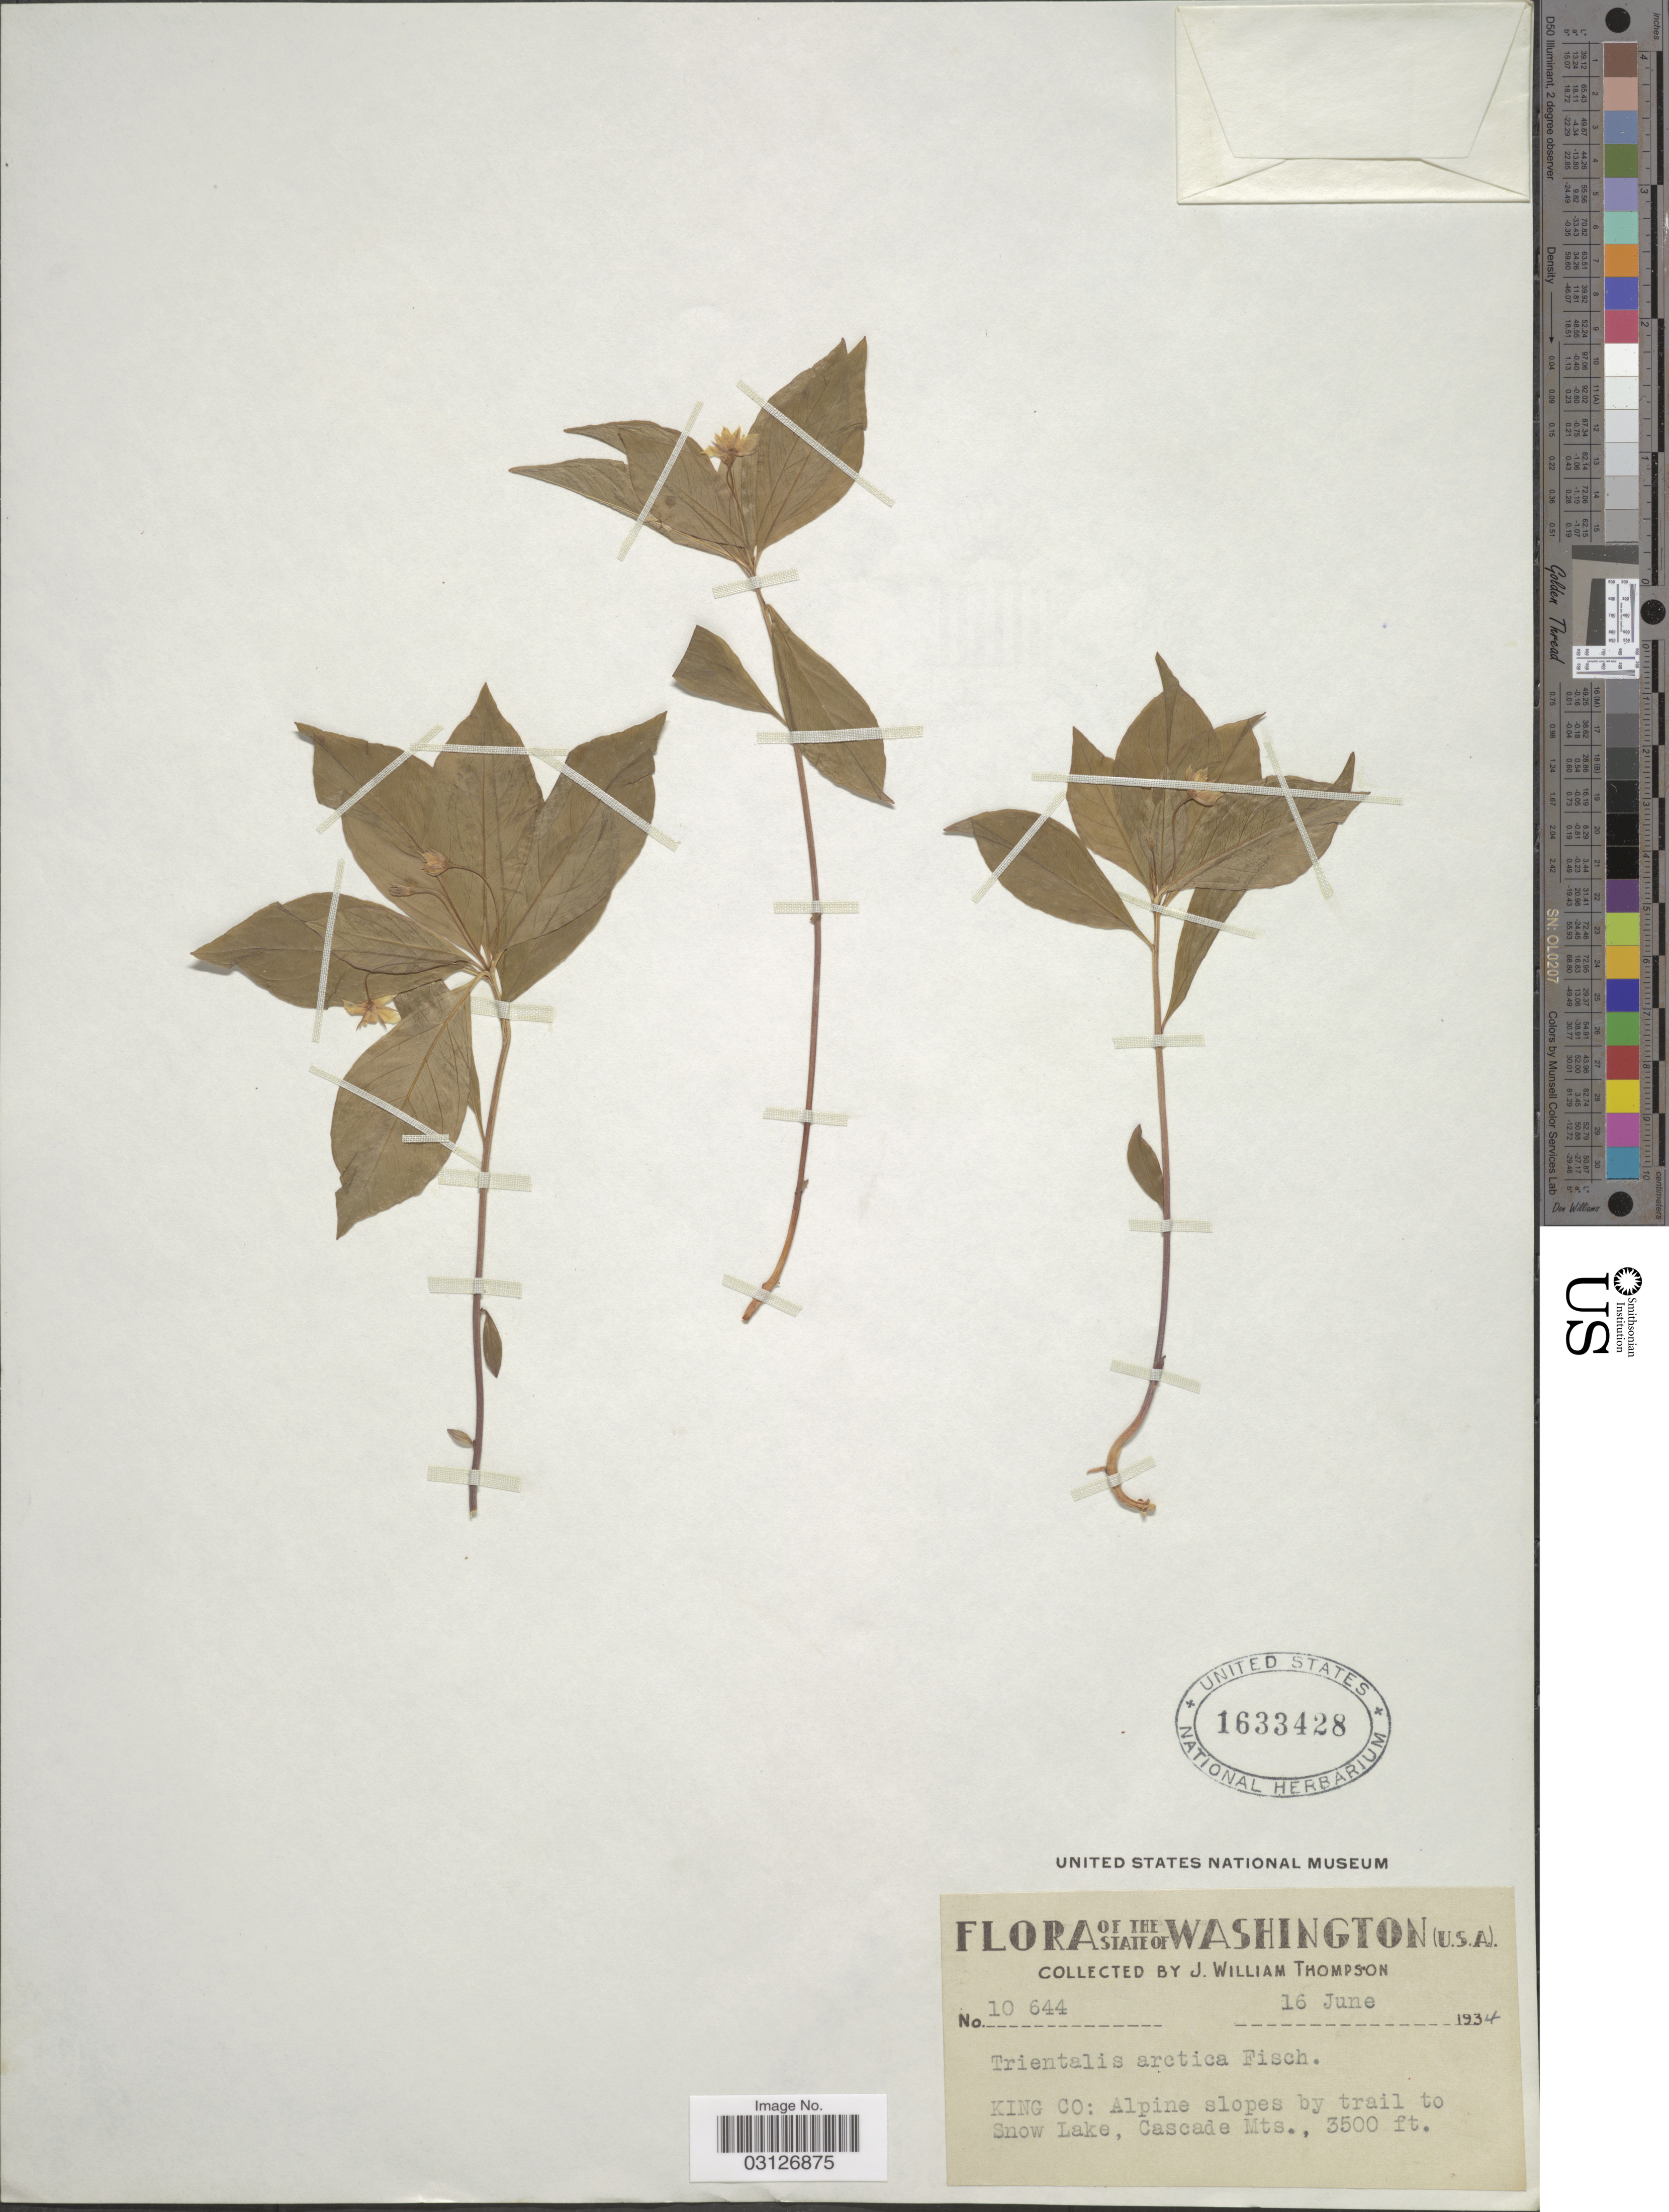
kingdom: Plantae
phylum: Tracheophyta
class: Magnoliopsida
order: Ericales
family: Primulaceae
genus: Trientalis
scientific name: Trientalis arctica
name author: Fisch. ex Hook.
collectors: J. W. Thompson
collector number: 10644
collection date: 1934-06-16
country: United States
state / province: Washington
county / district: King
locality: King Co: Alpine slopes by trail to Snow Lake, Cascade Mts.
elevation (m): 1067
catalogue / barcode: US 1633428